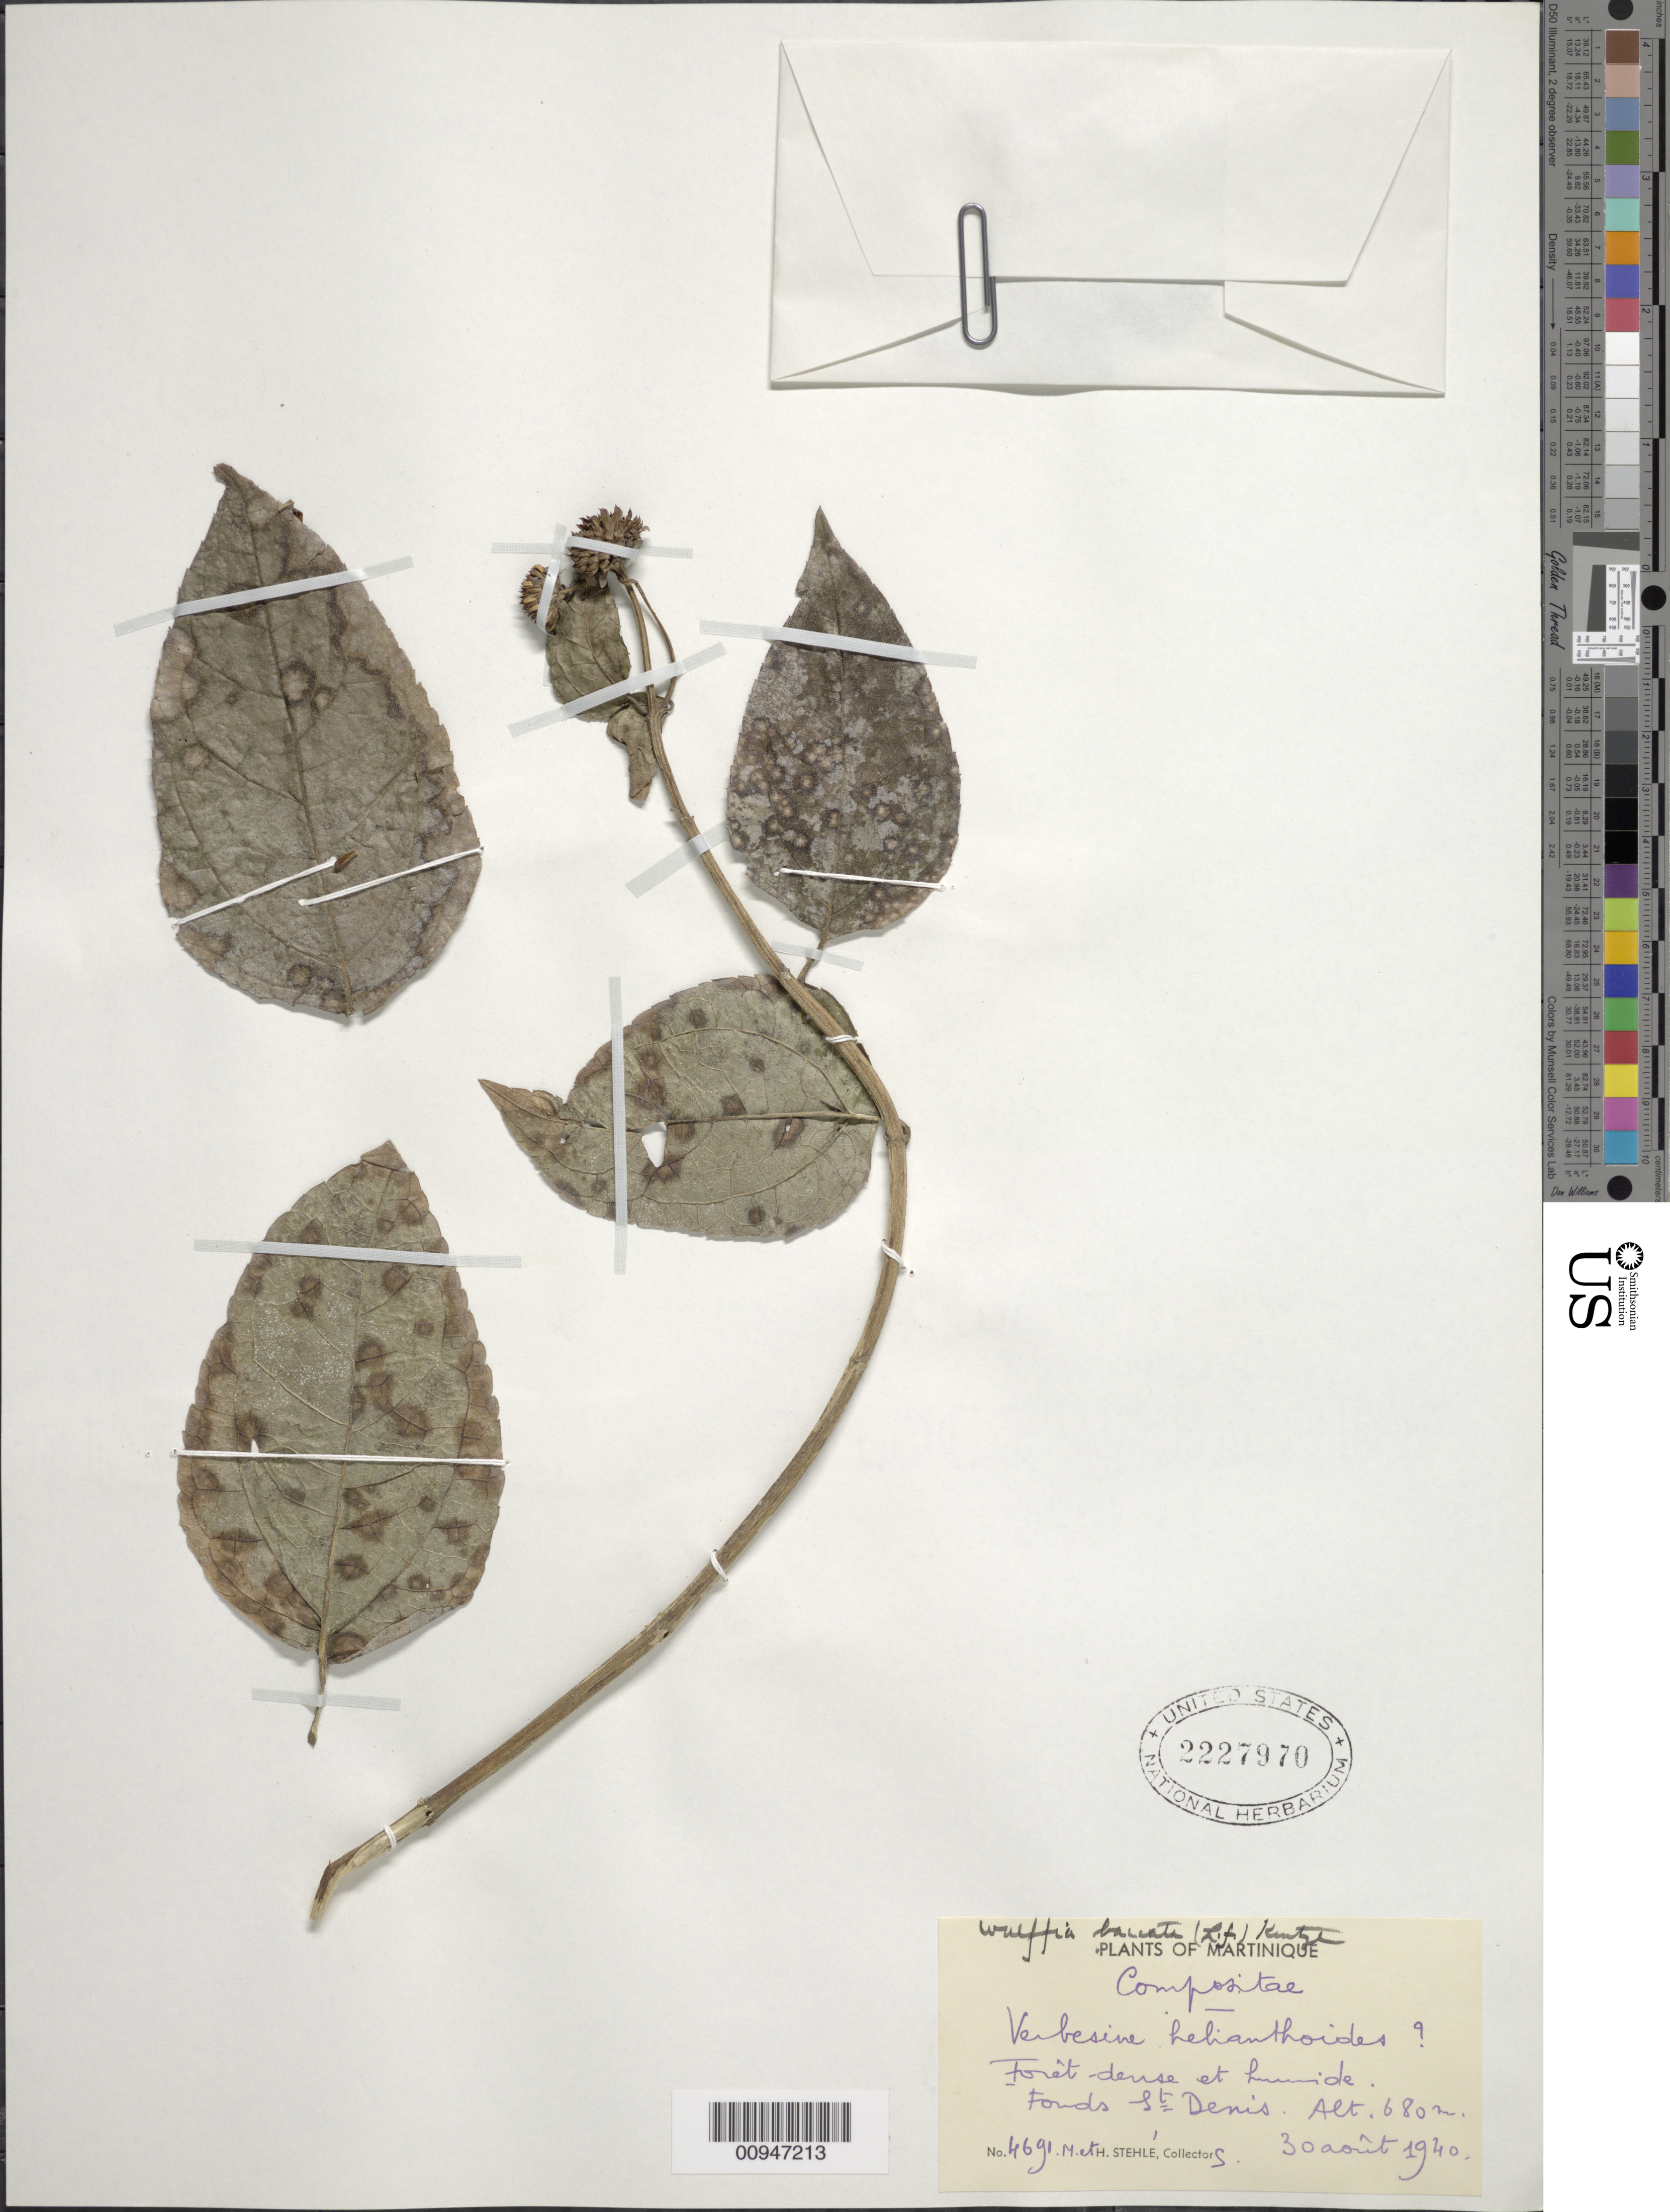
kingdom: Plantae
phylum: Tracheophyta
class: Magnoliopsida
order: Asterales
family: Asteraceae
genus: Wulffia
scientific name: Wulffia baccata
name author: (L. f.) Kuntze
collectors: H. Stehlé & M. Stehlé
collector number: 4691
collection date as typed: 30 Aug 1940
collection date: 1940-08-30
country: Martinique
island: Martinique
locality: Fonds St. Denis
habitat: Forêt dense et humide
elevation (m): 680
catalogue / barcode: US 2227970